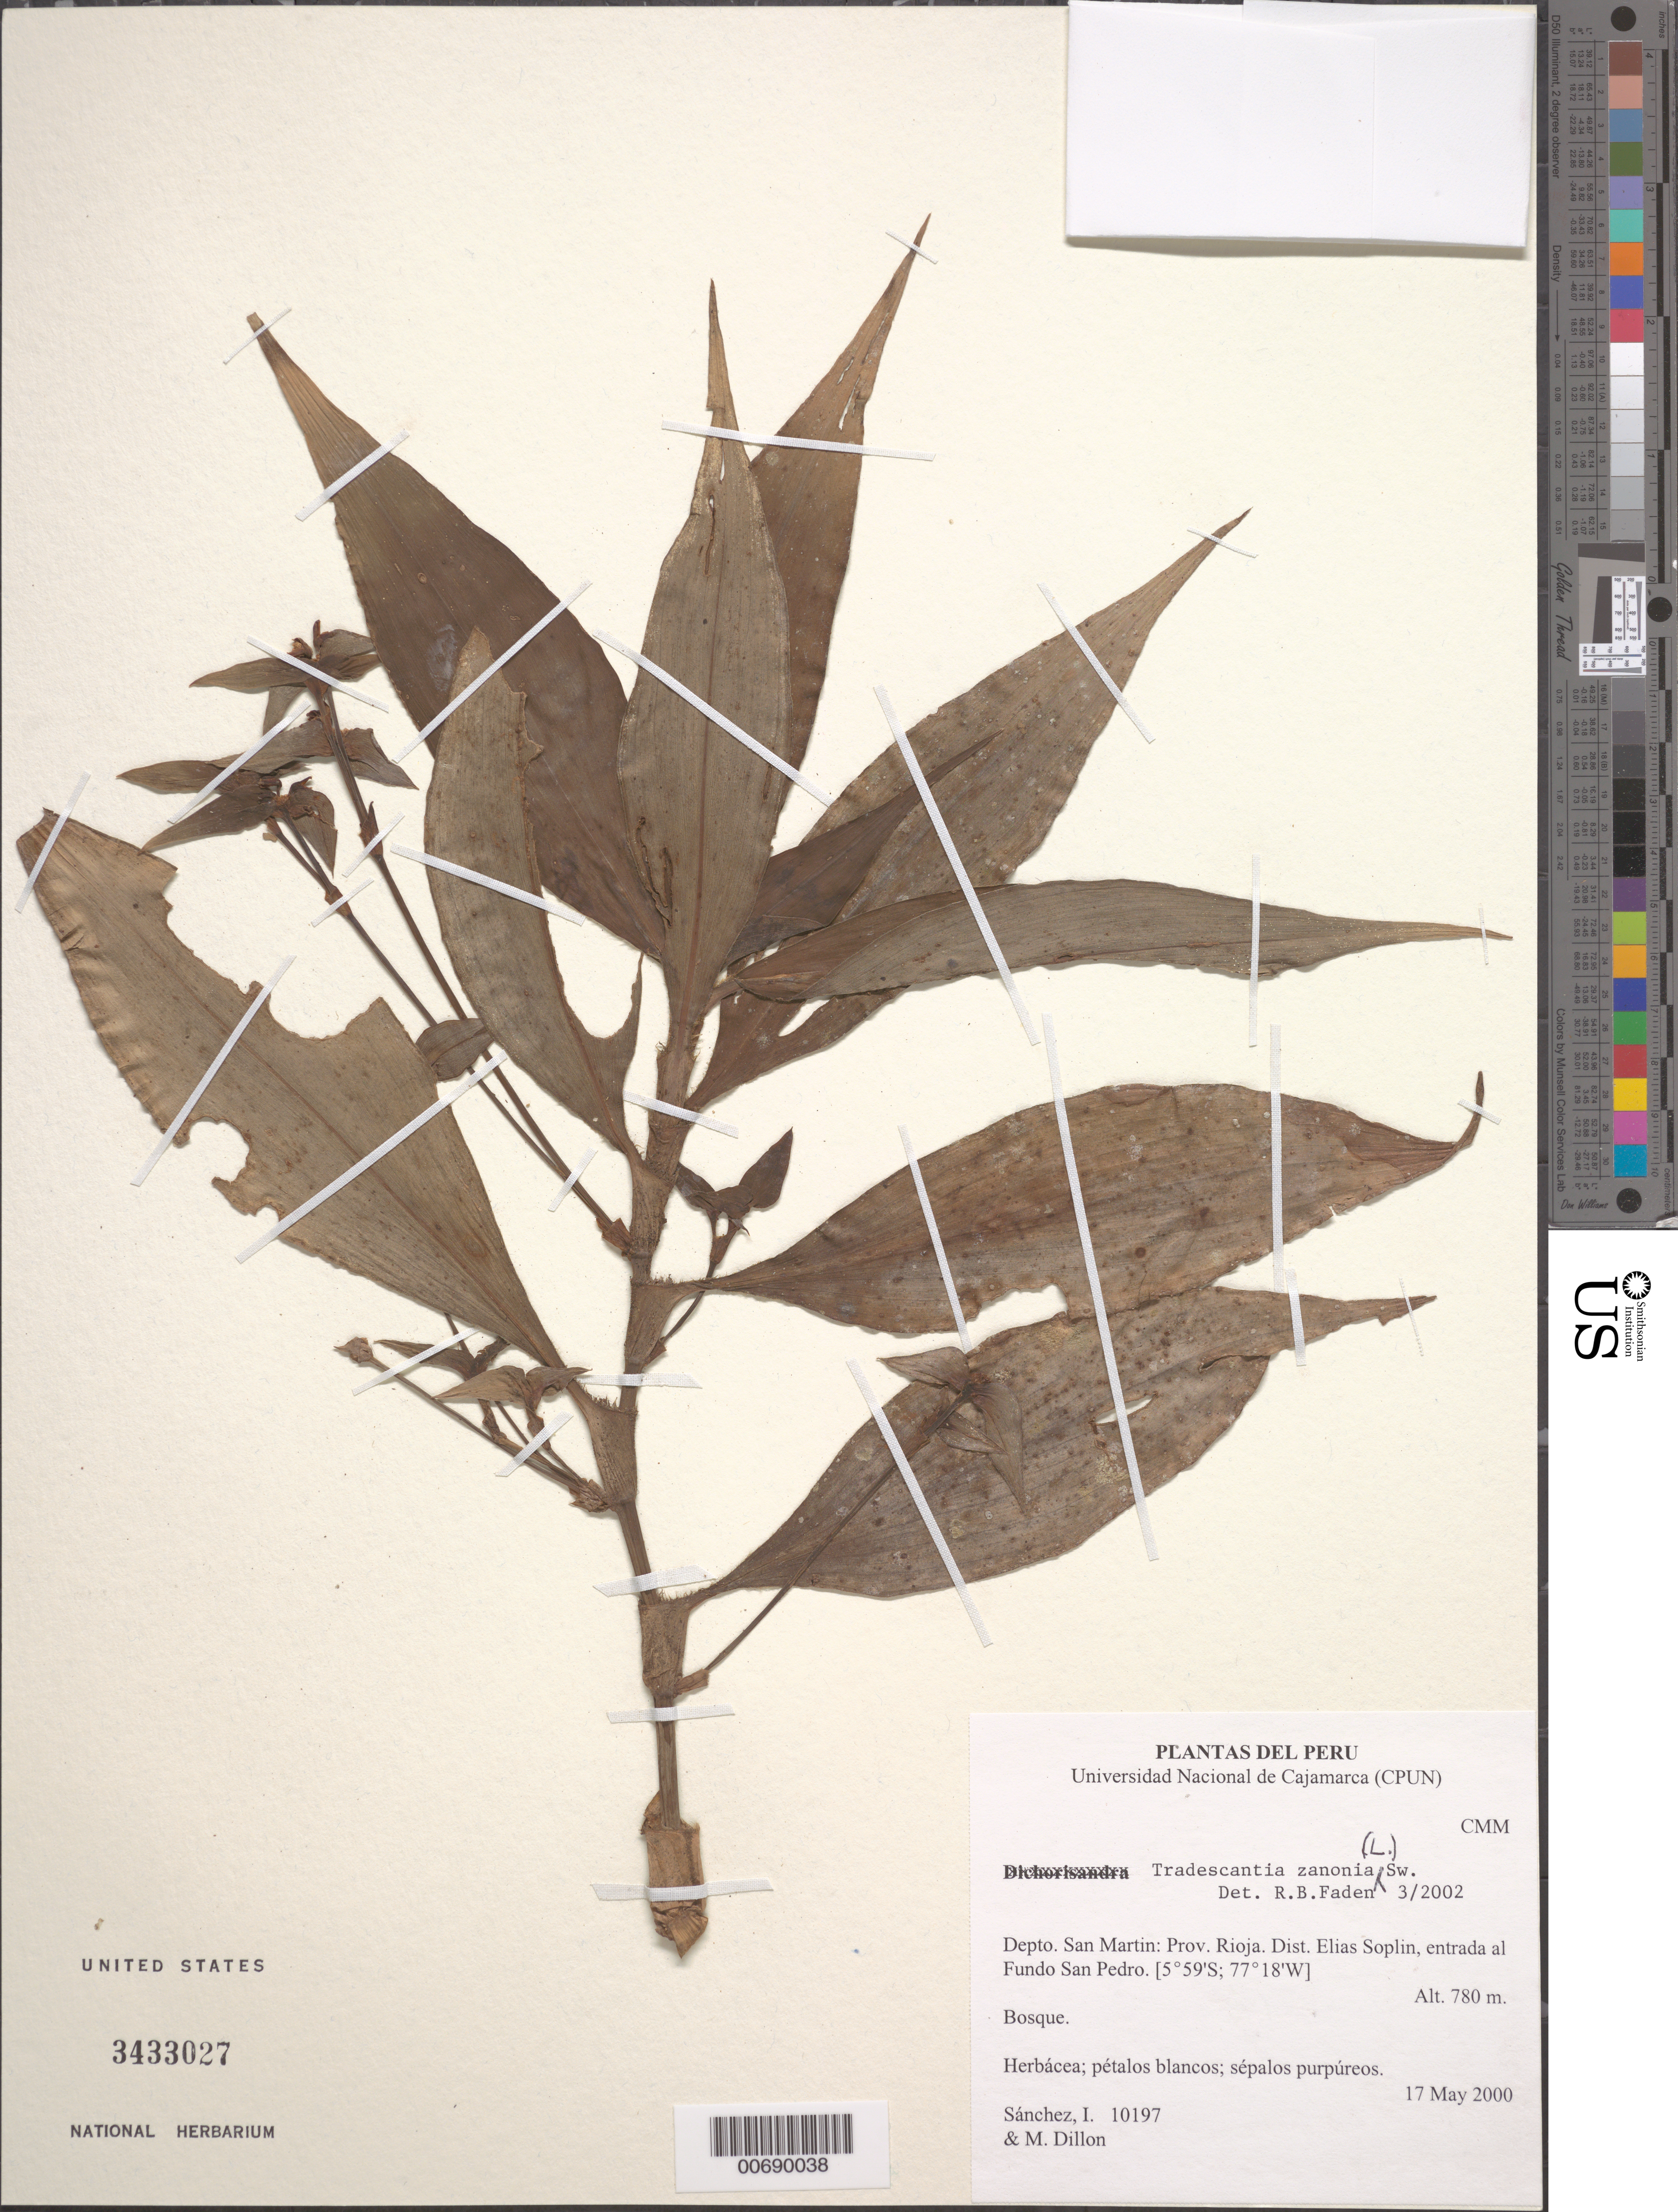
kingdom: Plantae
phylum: Tracheophyta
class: Liliopsida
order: Commelinales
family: Commelinaceae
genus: Tradescantia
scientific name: Tradescantia zanonia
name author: (L.) Sw.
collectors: I. Sánchez Vega & M. O. Dillon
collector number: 10197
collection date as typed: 17 May 2000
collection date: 2000-05-17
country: Peru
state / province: San Martín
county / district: Rioja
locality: Elias Soplin, Entrada al Fundo San Pedro.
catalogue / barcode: US 3433027